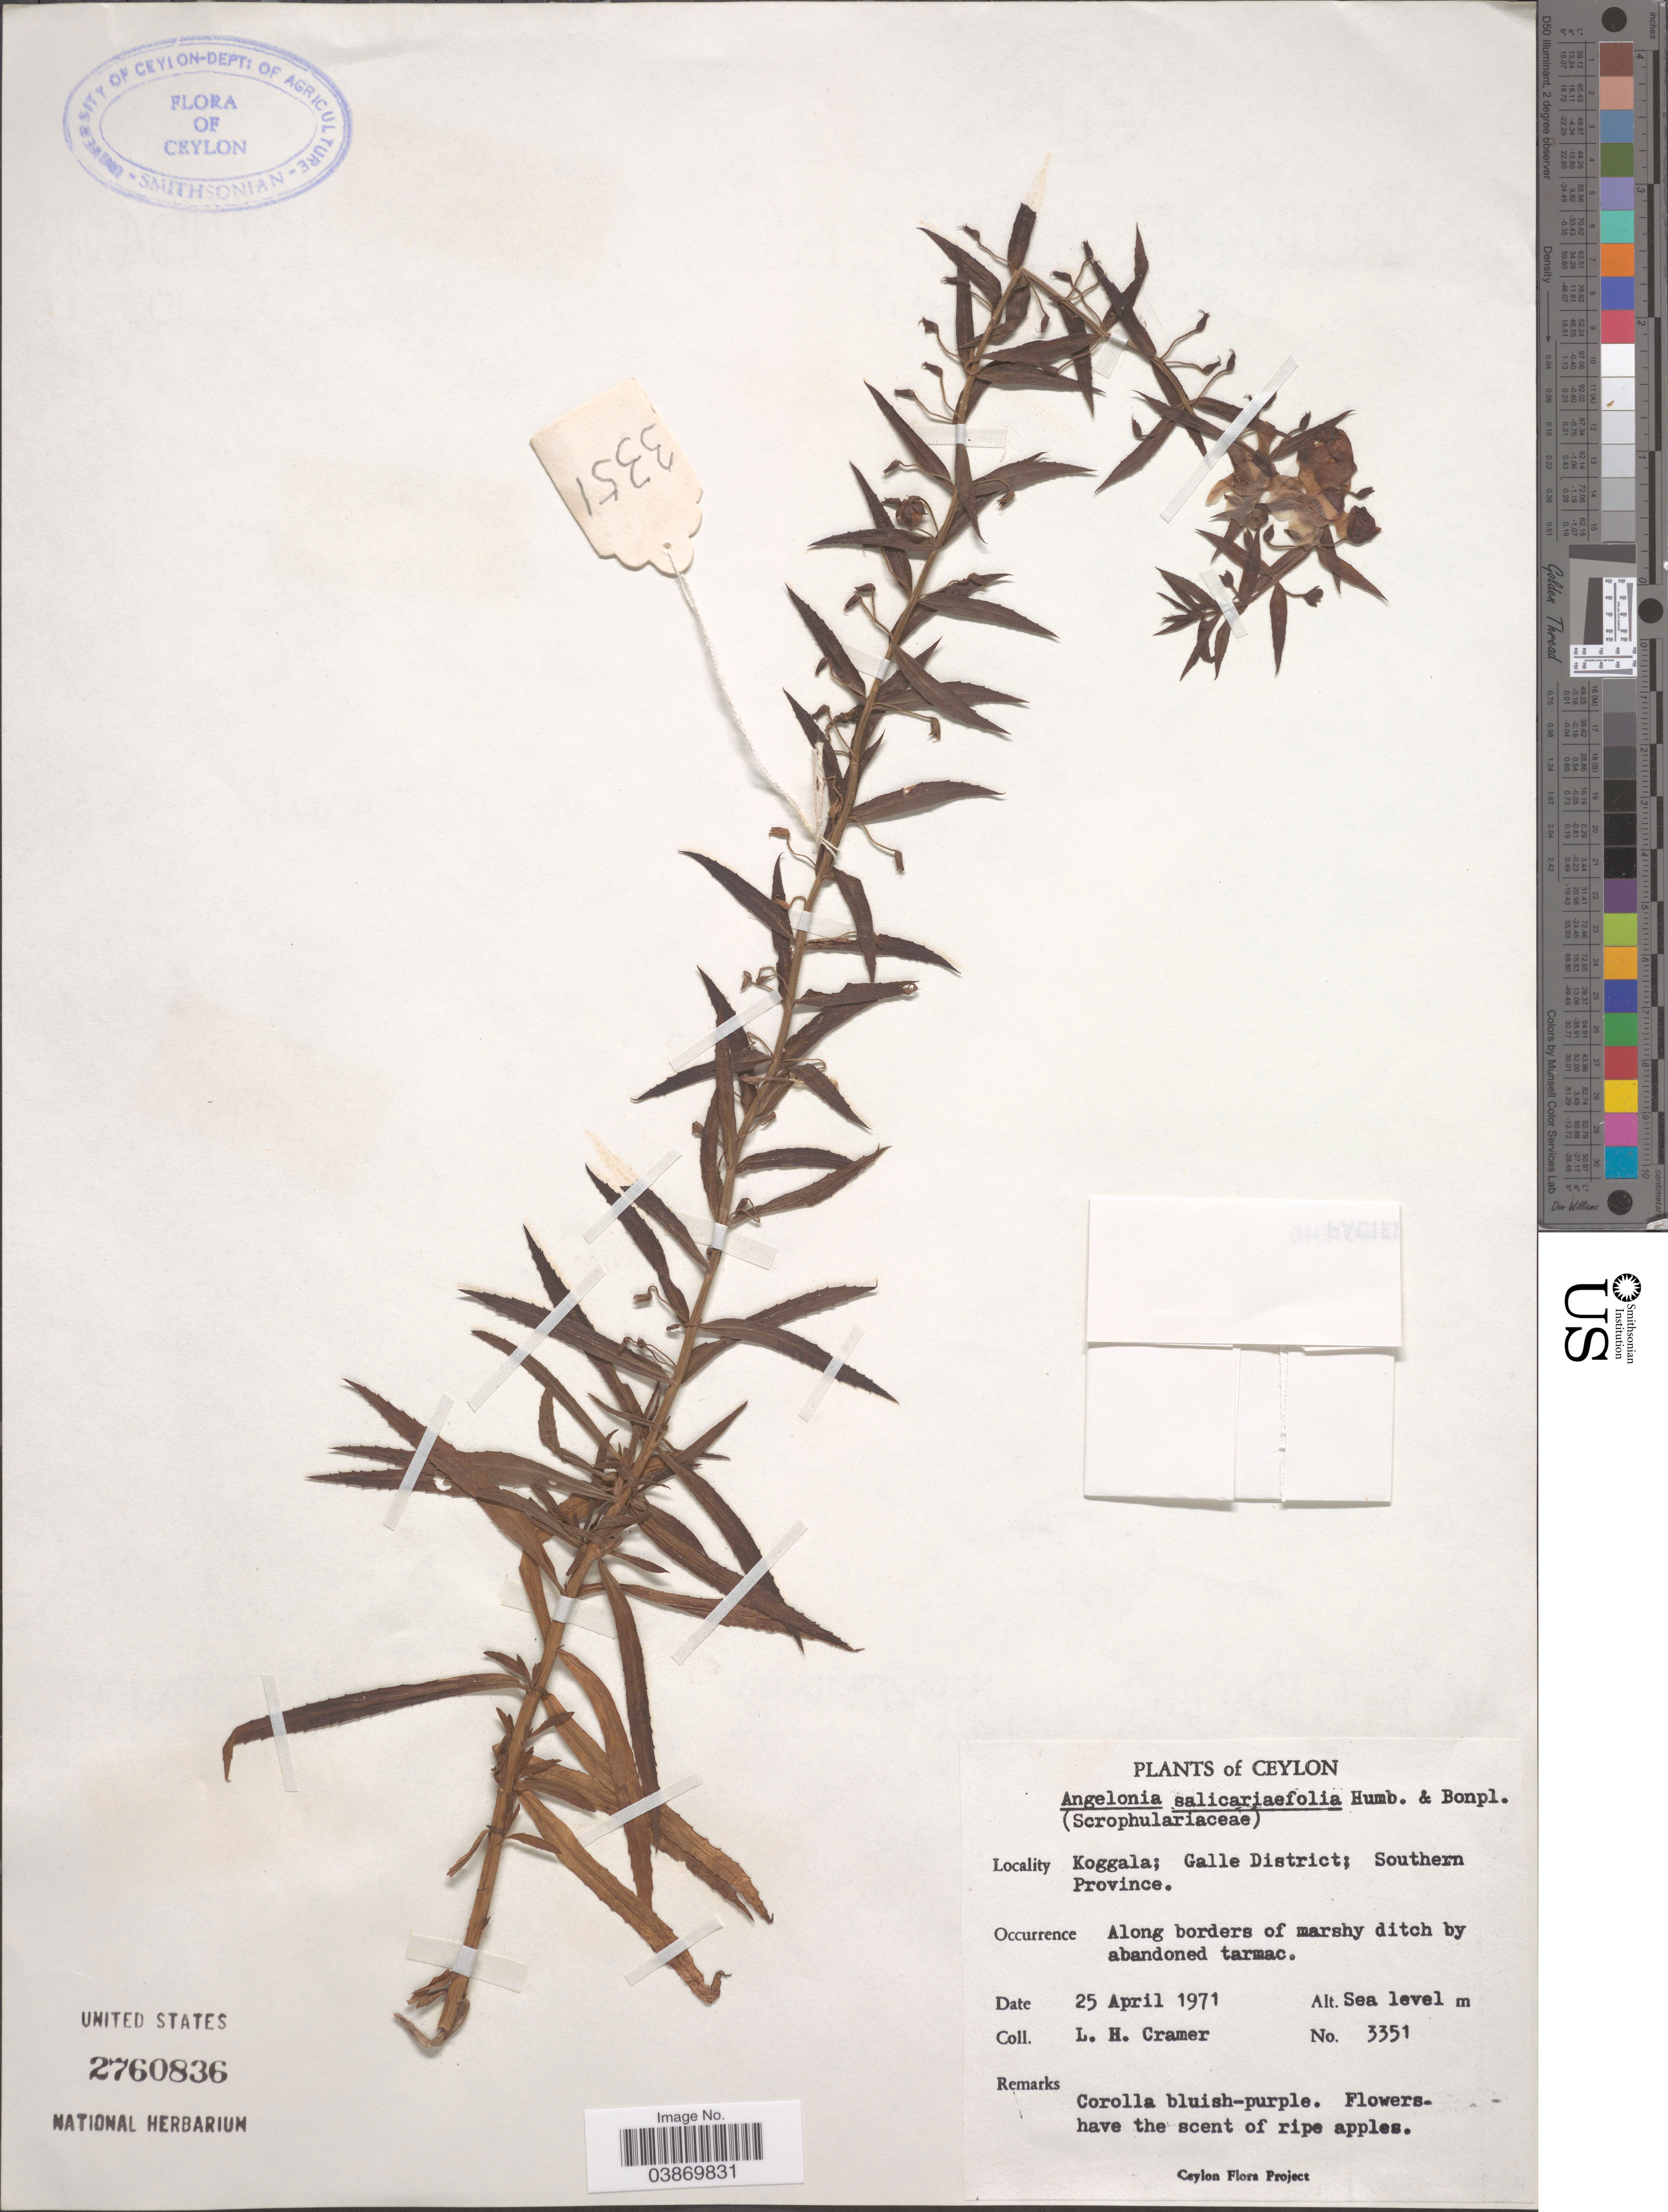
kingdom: Plantae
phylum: Tracheophyta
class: Magnoliopsida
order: Lamiales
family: Plantaginaceae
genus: Angelonia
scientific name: Angelonia salicariifolia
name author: Bonpl.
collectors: L. H. Cramer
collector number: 3351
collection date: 1971-04-25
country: Sri Lanka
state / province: Southern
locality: Ceylon. Koggala; Galle District.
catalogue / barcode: US 2760836